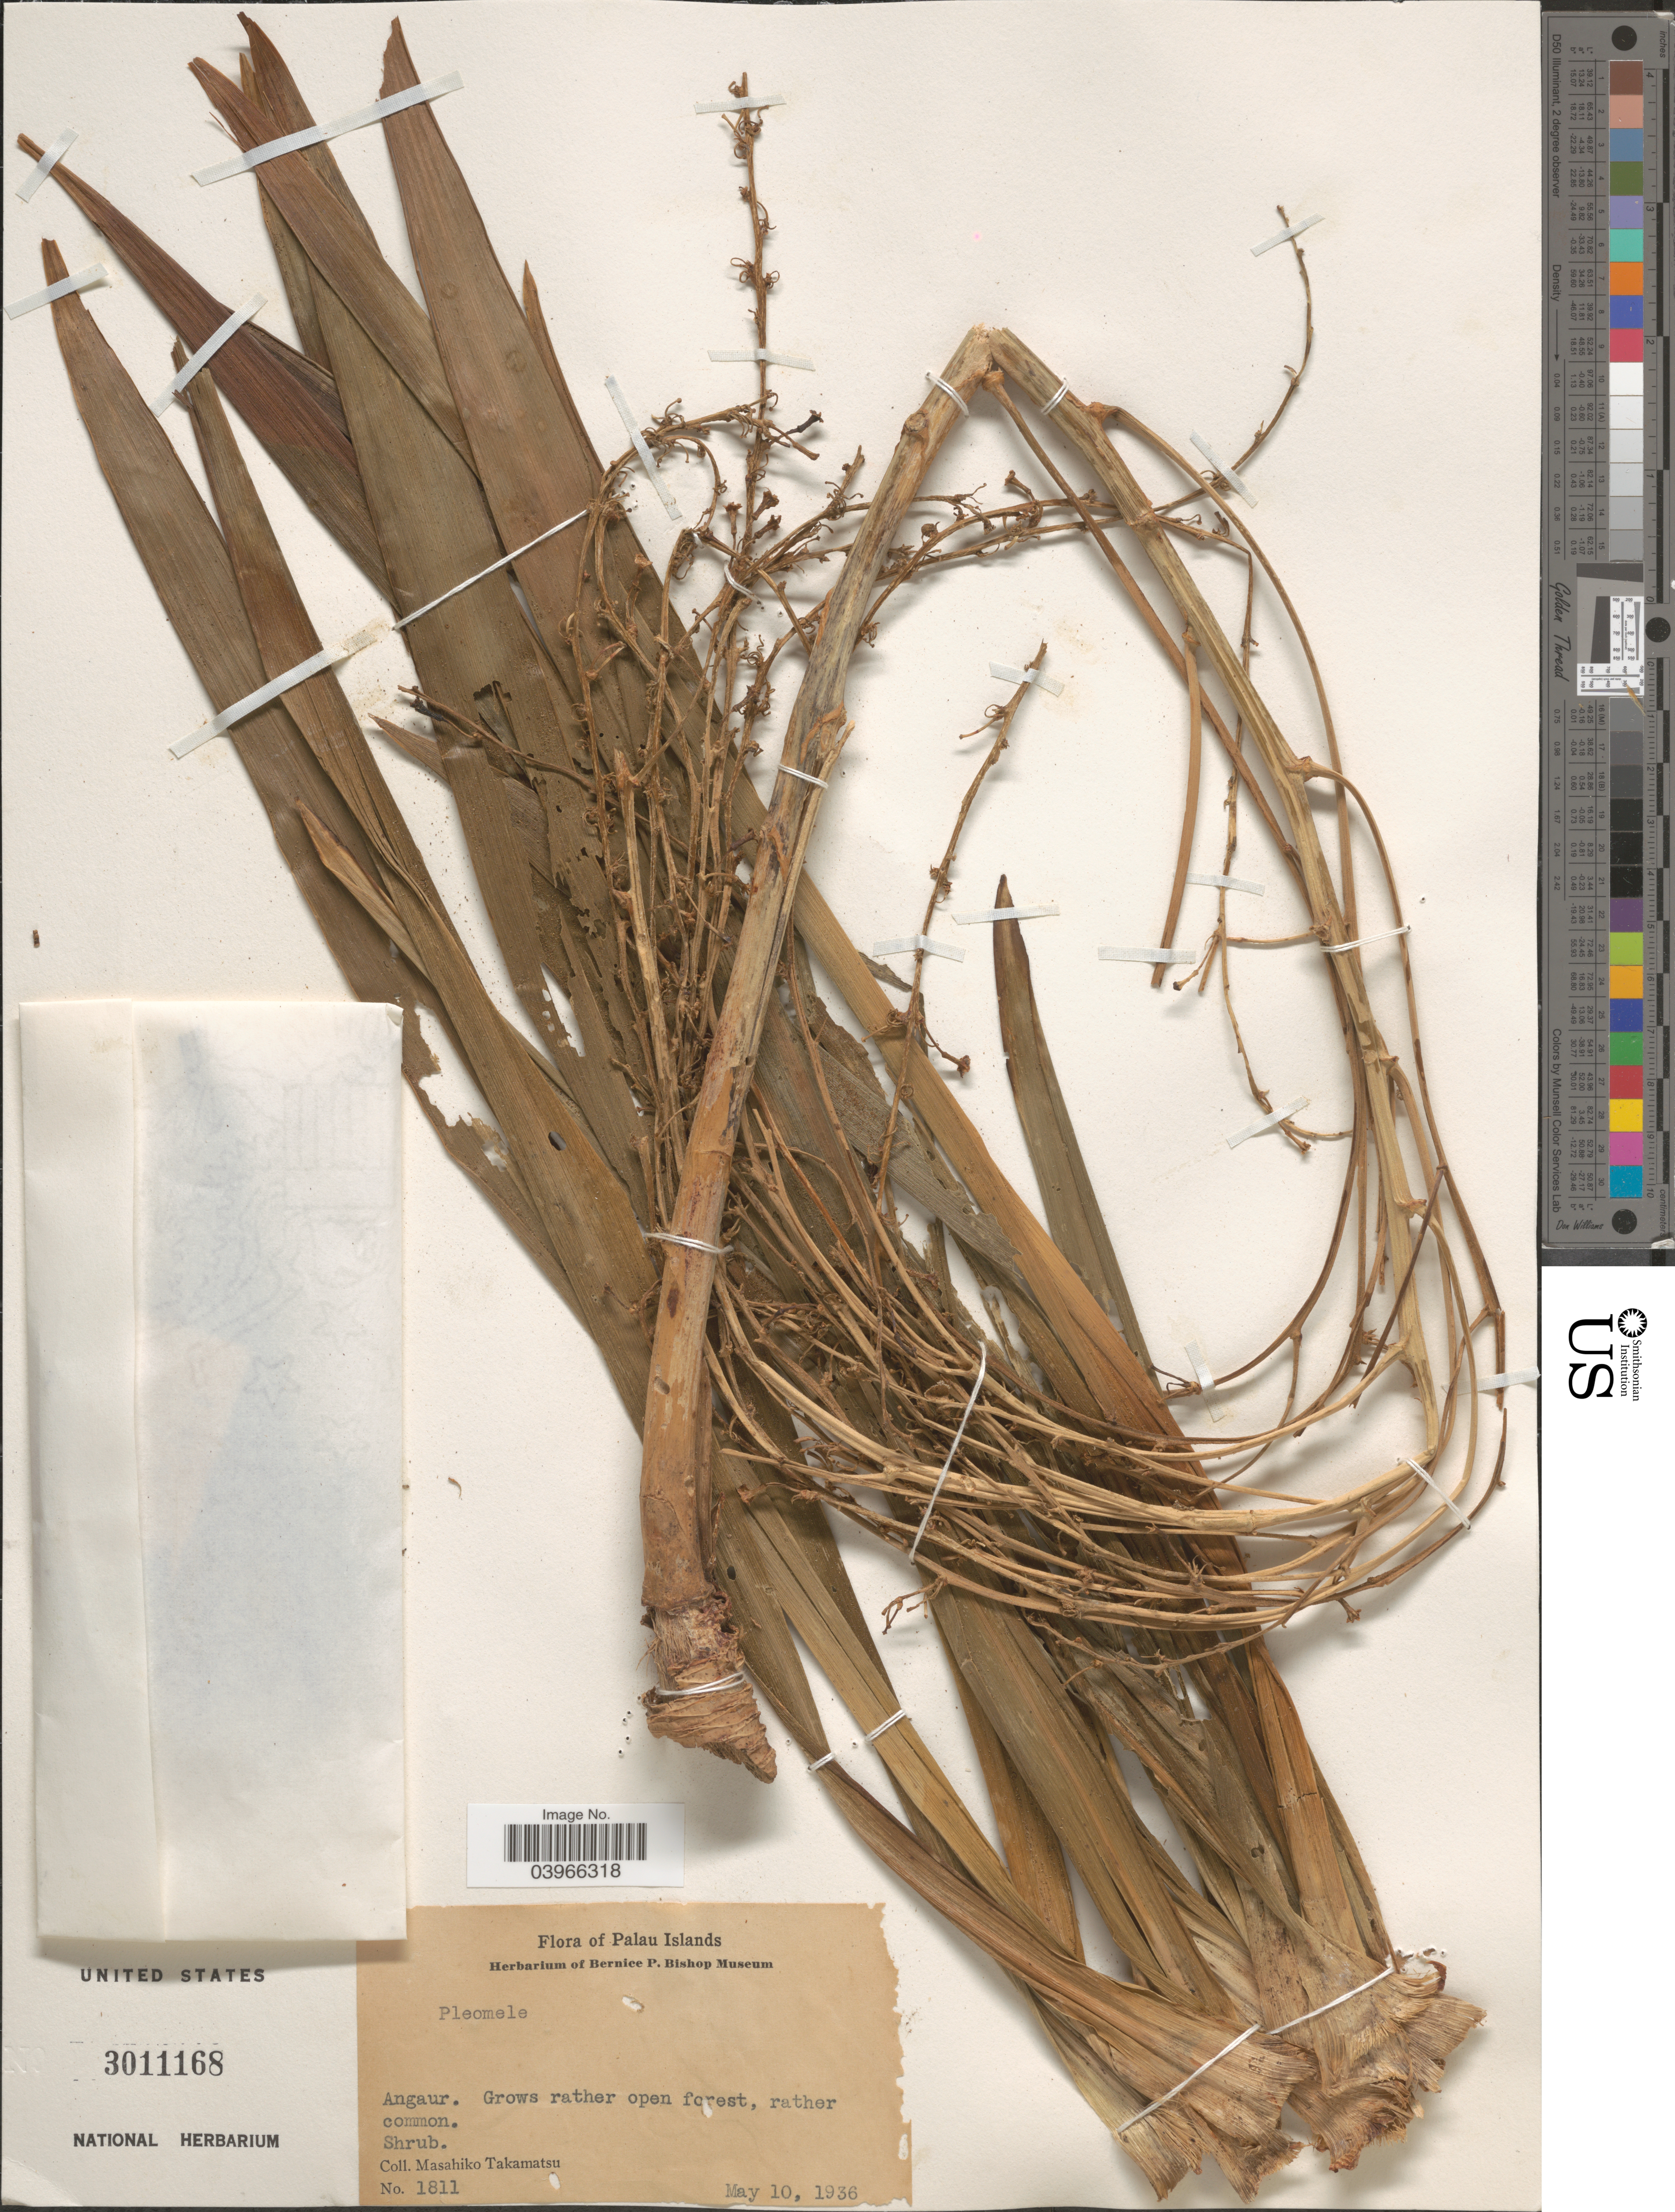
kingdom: Plantae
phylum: Tracheophyta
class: Liliopsida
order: Asparagales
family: Asparagaceae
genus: Dracaena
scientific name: Dracaena sp.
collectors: M. Takamatsu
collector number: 1811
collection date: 1936-05-10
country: Palau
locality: Palau Islands. Angaur.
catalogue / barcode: US 3011168